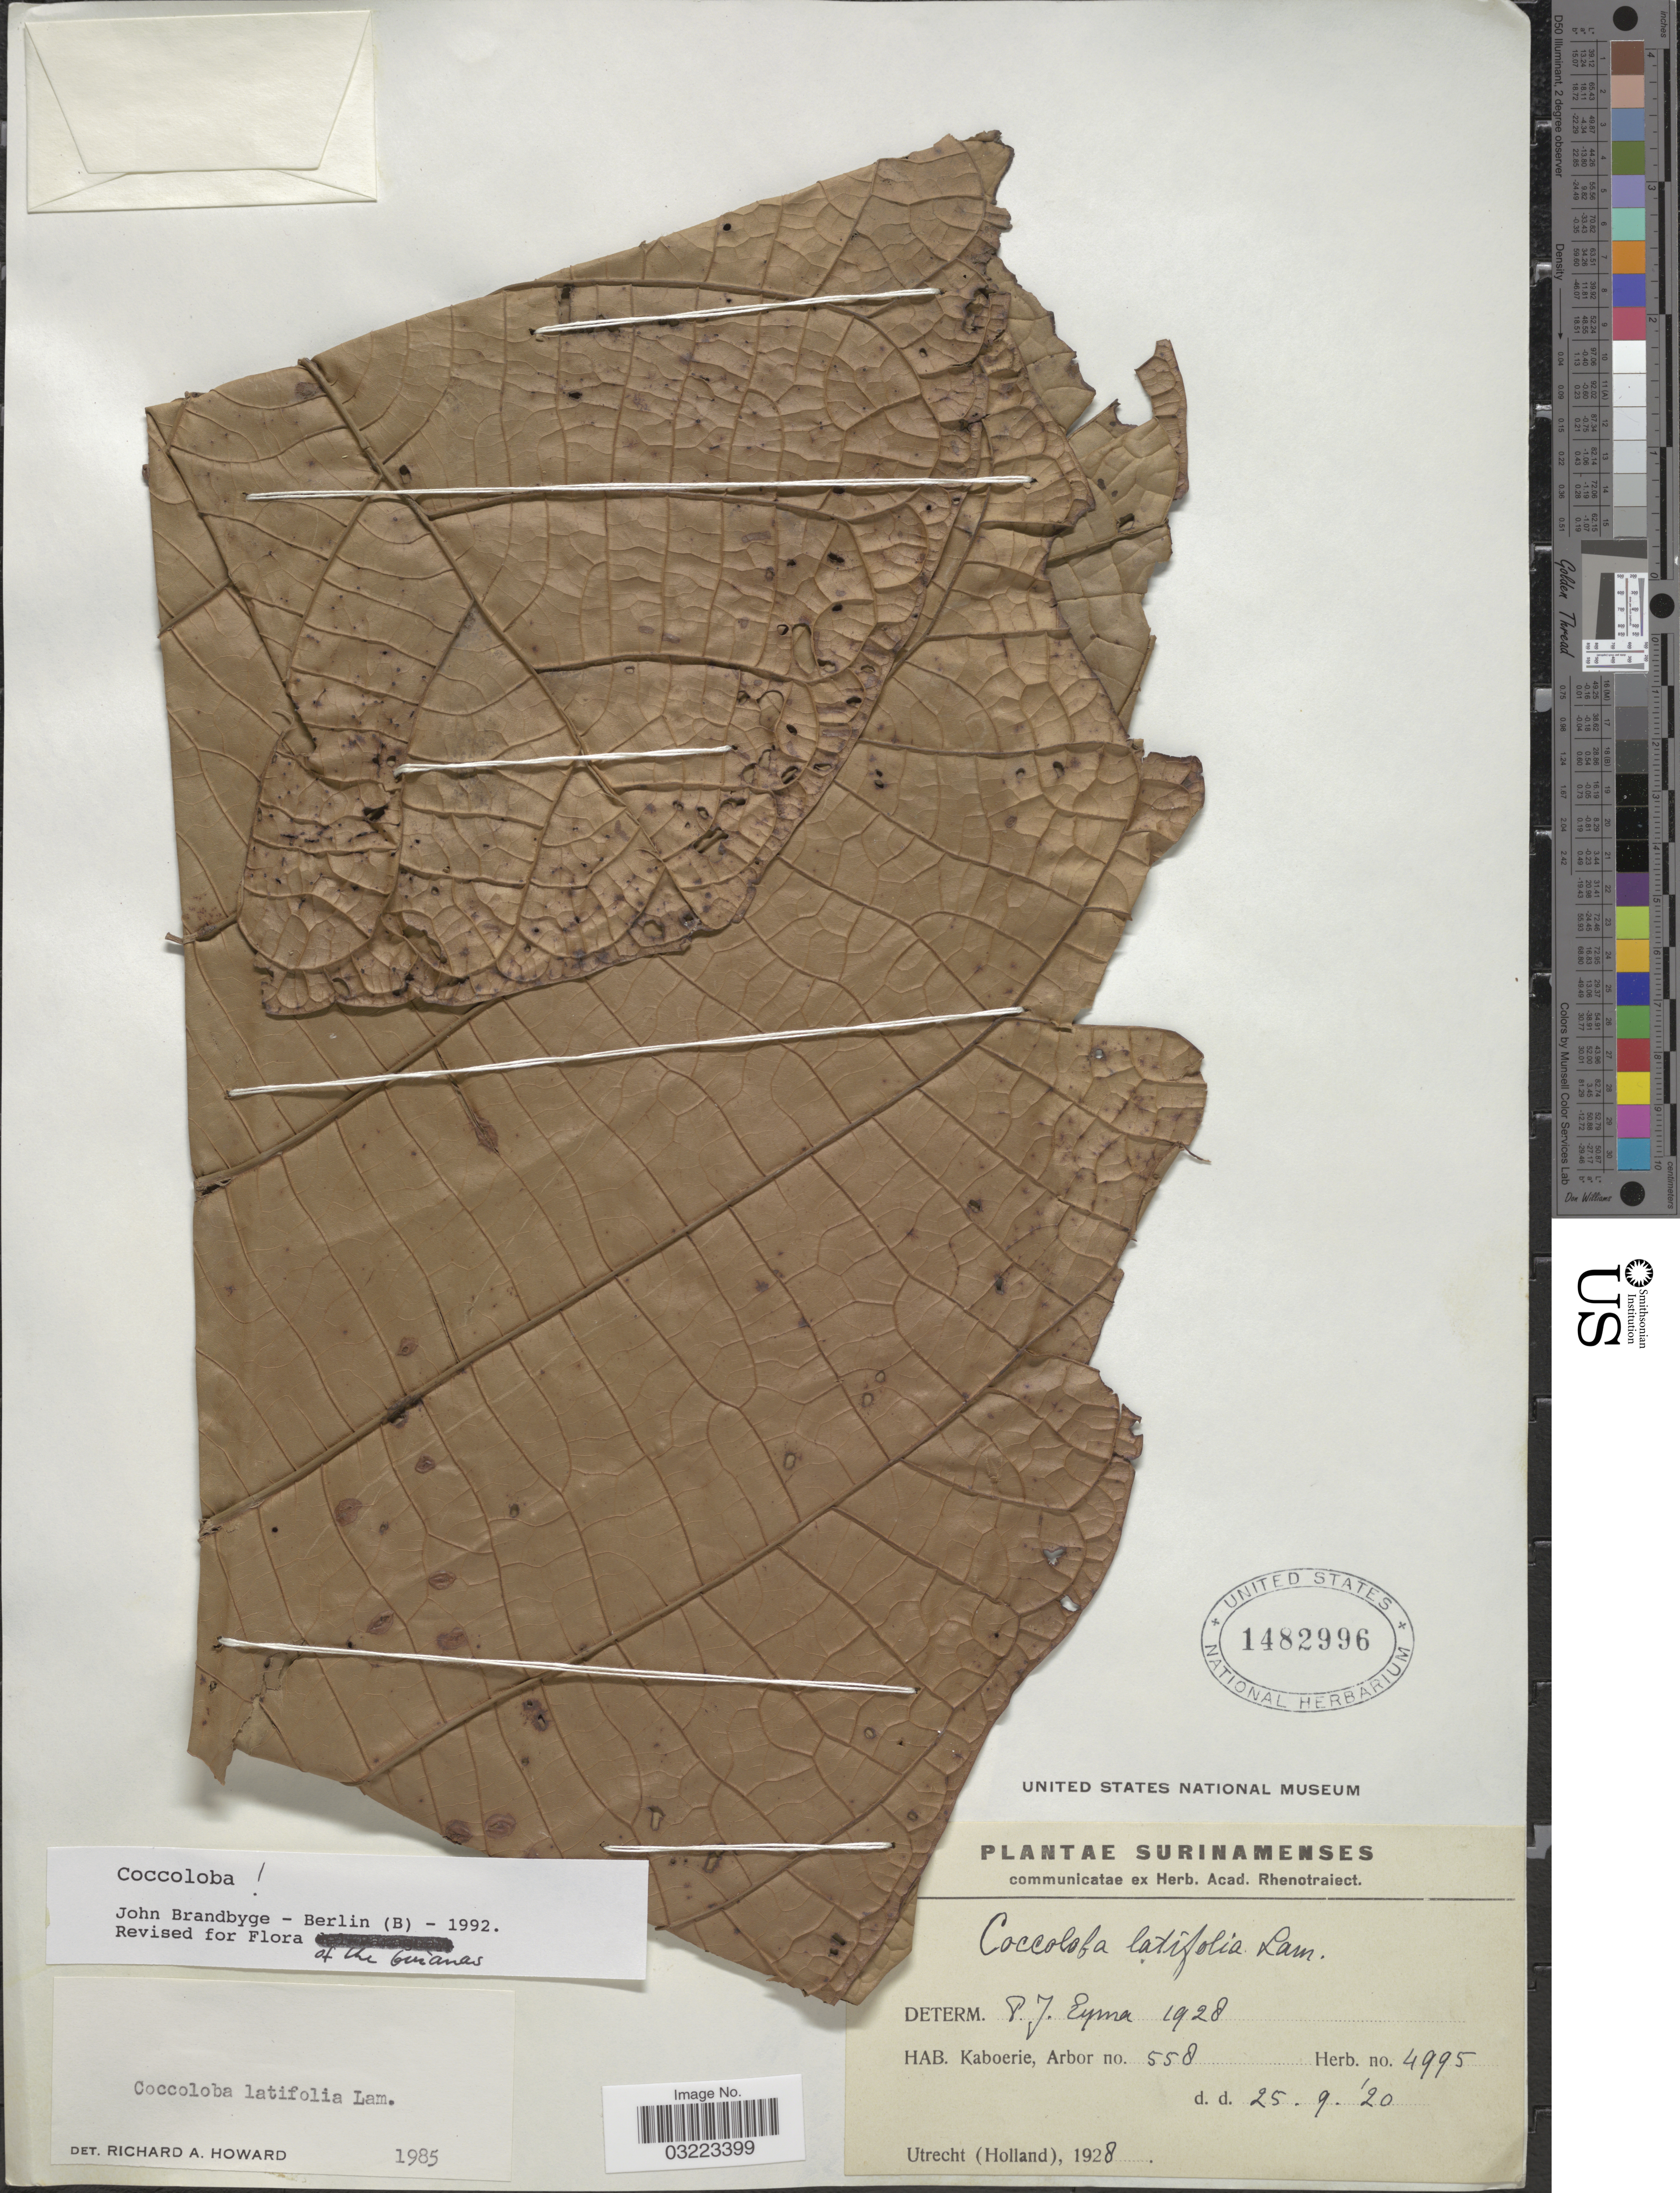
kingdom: Plantae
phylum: Tracheophyta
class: Magnoliopsida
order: Caryophyllales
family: Polygonaceae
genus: Coccoloba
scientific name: Coccoloba latifolia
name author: Lam.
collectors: ex herb. Acad. Rhenotraiect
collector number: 558?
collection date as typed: Transcribed d/m/y: 25/9/20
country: Suriname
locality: Kaboerie, Arbor.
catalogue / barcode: US 1482996